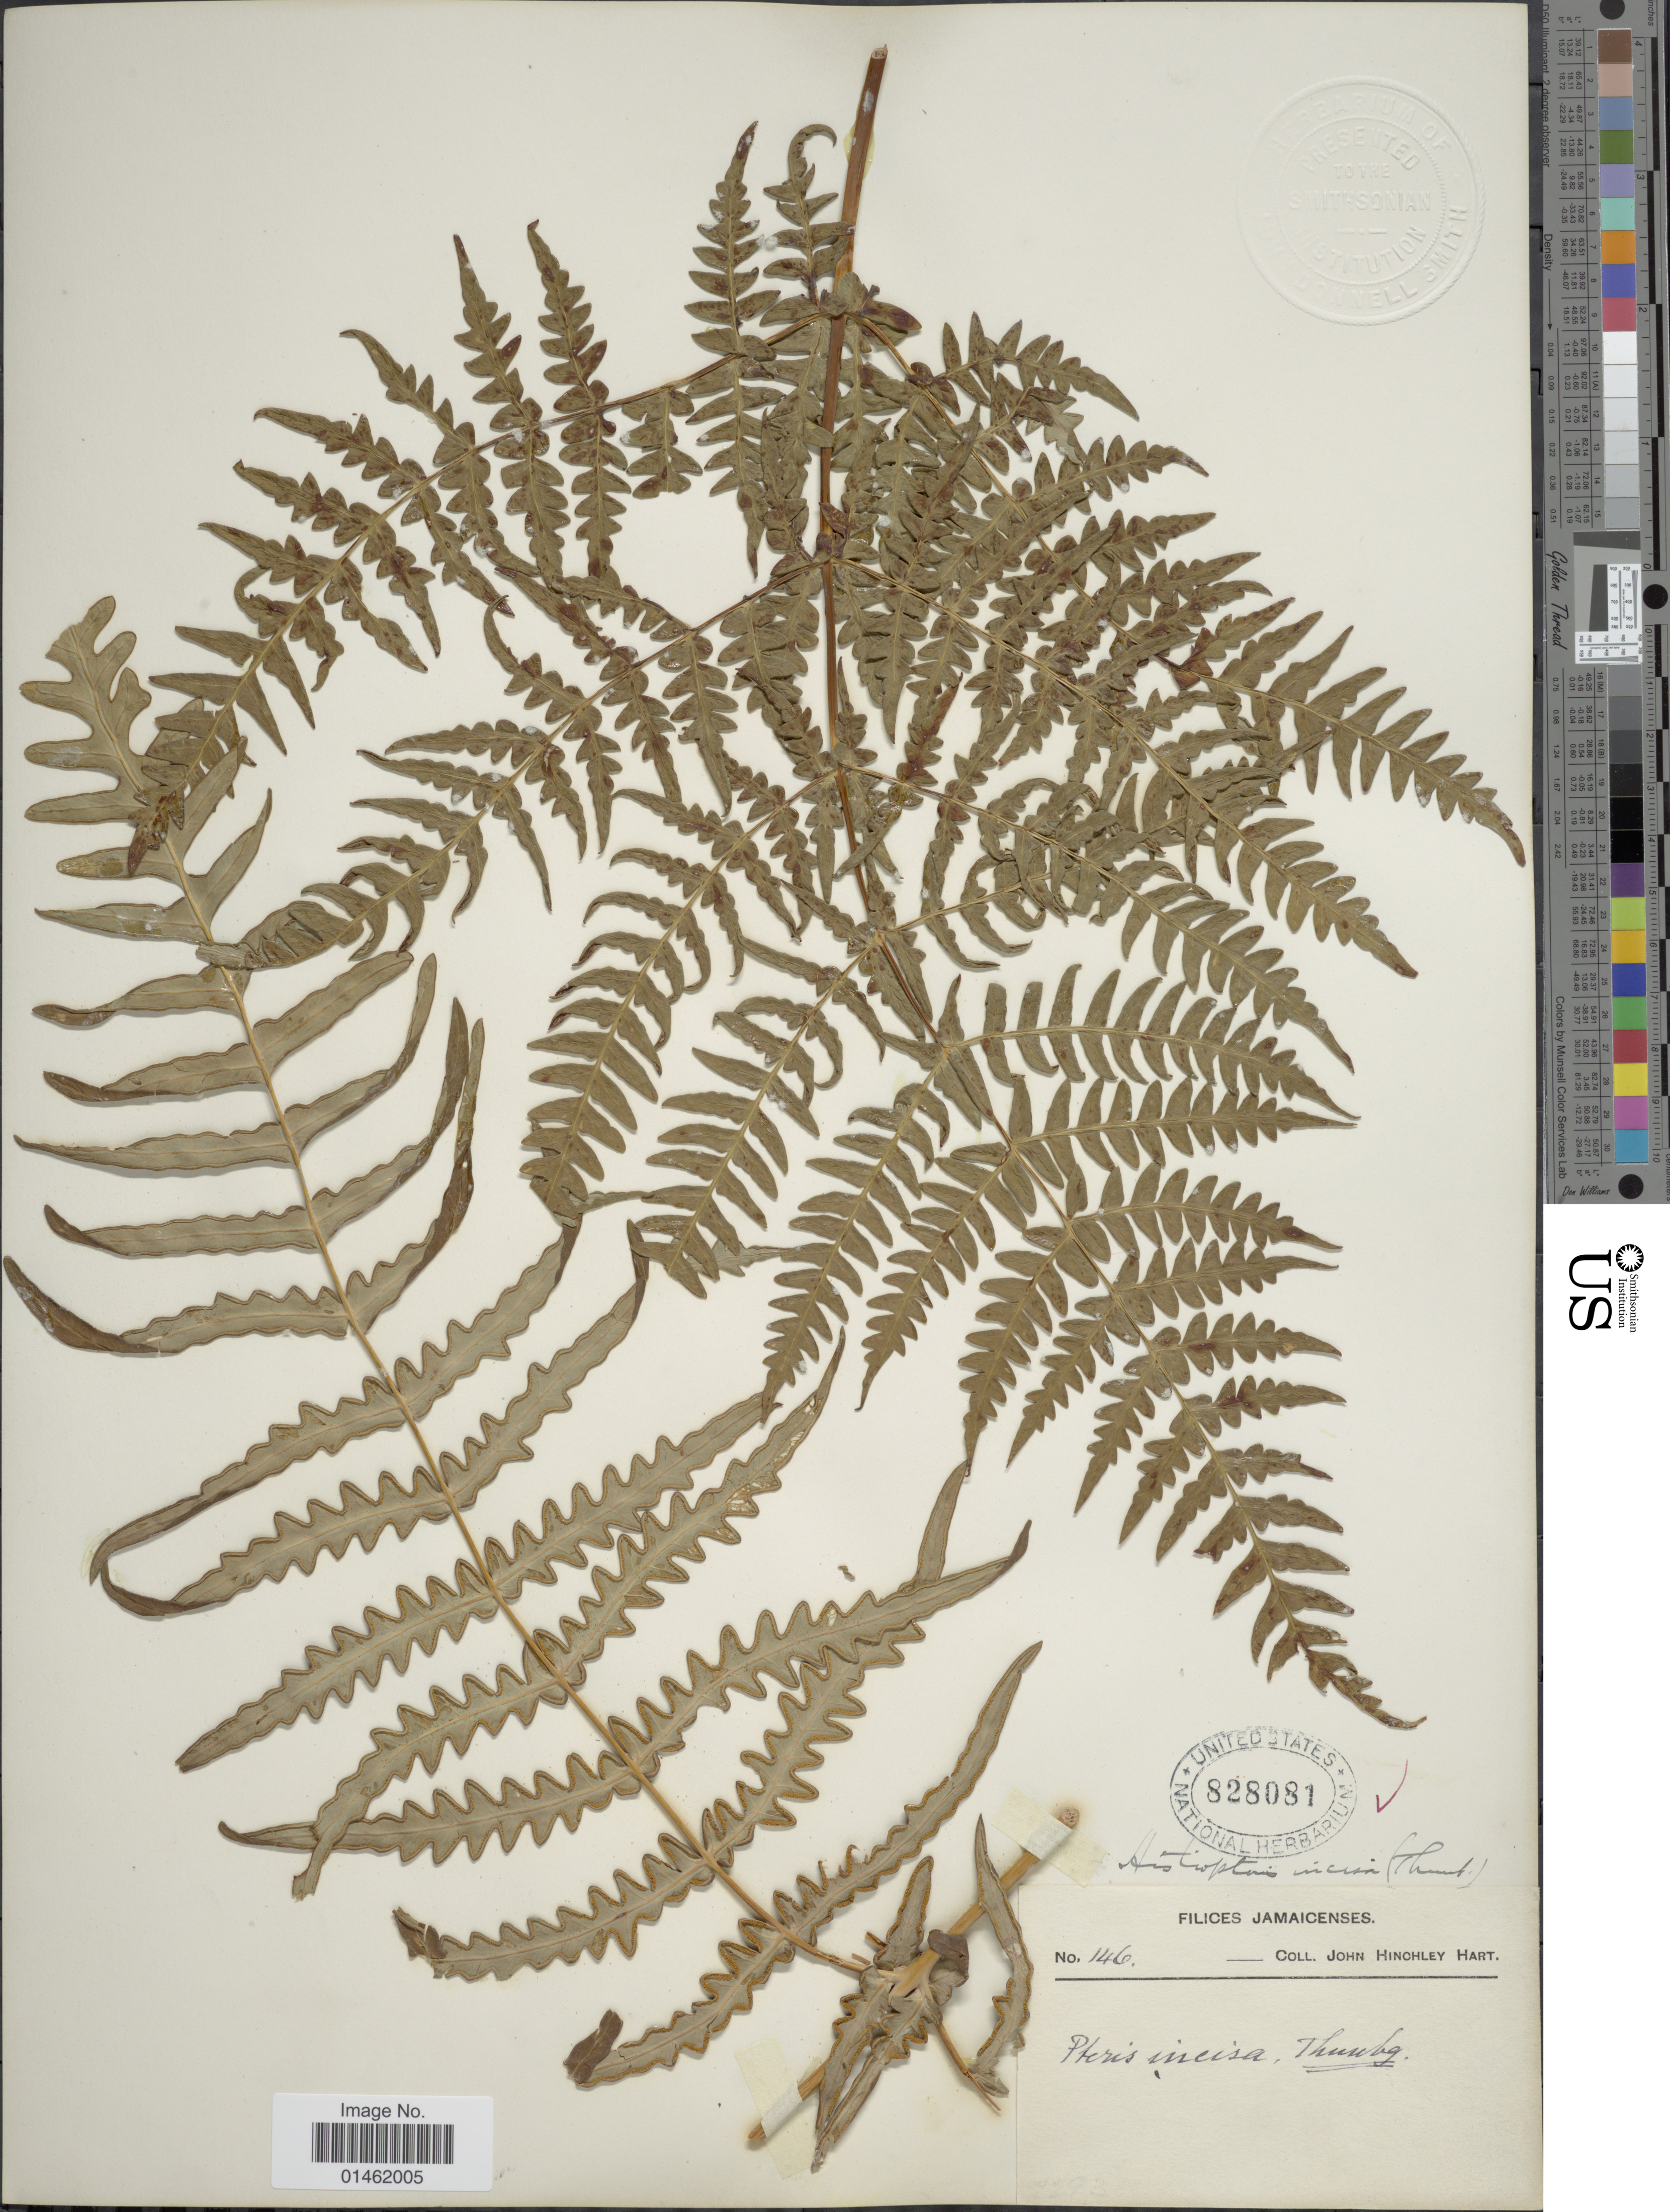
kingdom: Plantae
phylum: Tracheophyta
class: Polypodiopsida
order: Polypodiales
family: Dennstaedtiaceae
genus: Histiopteris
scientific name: Histiopteris incisa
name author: (Thunb.) J. Sm.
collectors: J. H. Hart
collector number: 146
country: Jamaica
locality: Jamaicensis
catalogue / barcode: US 828081